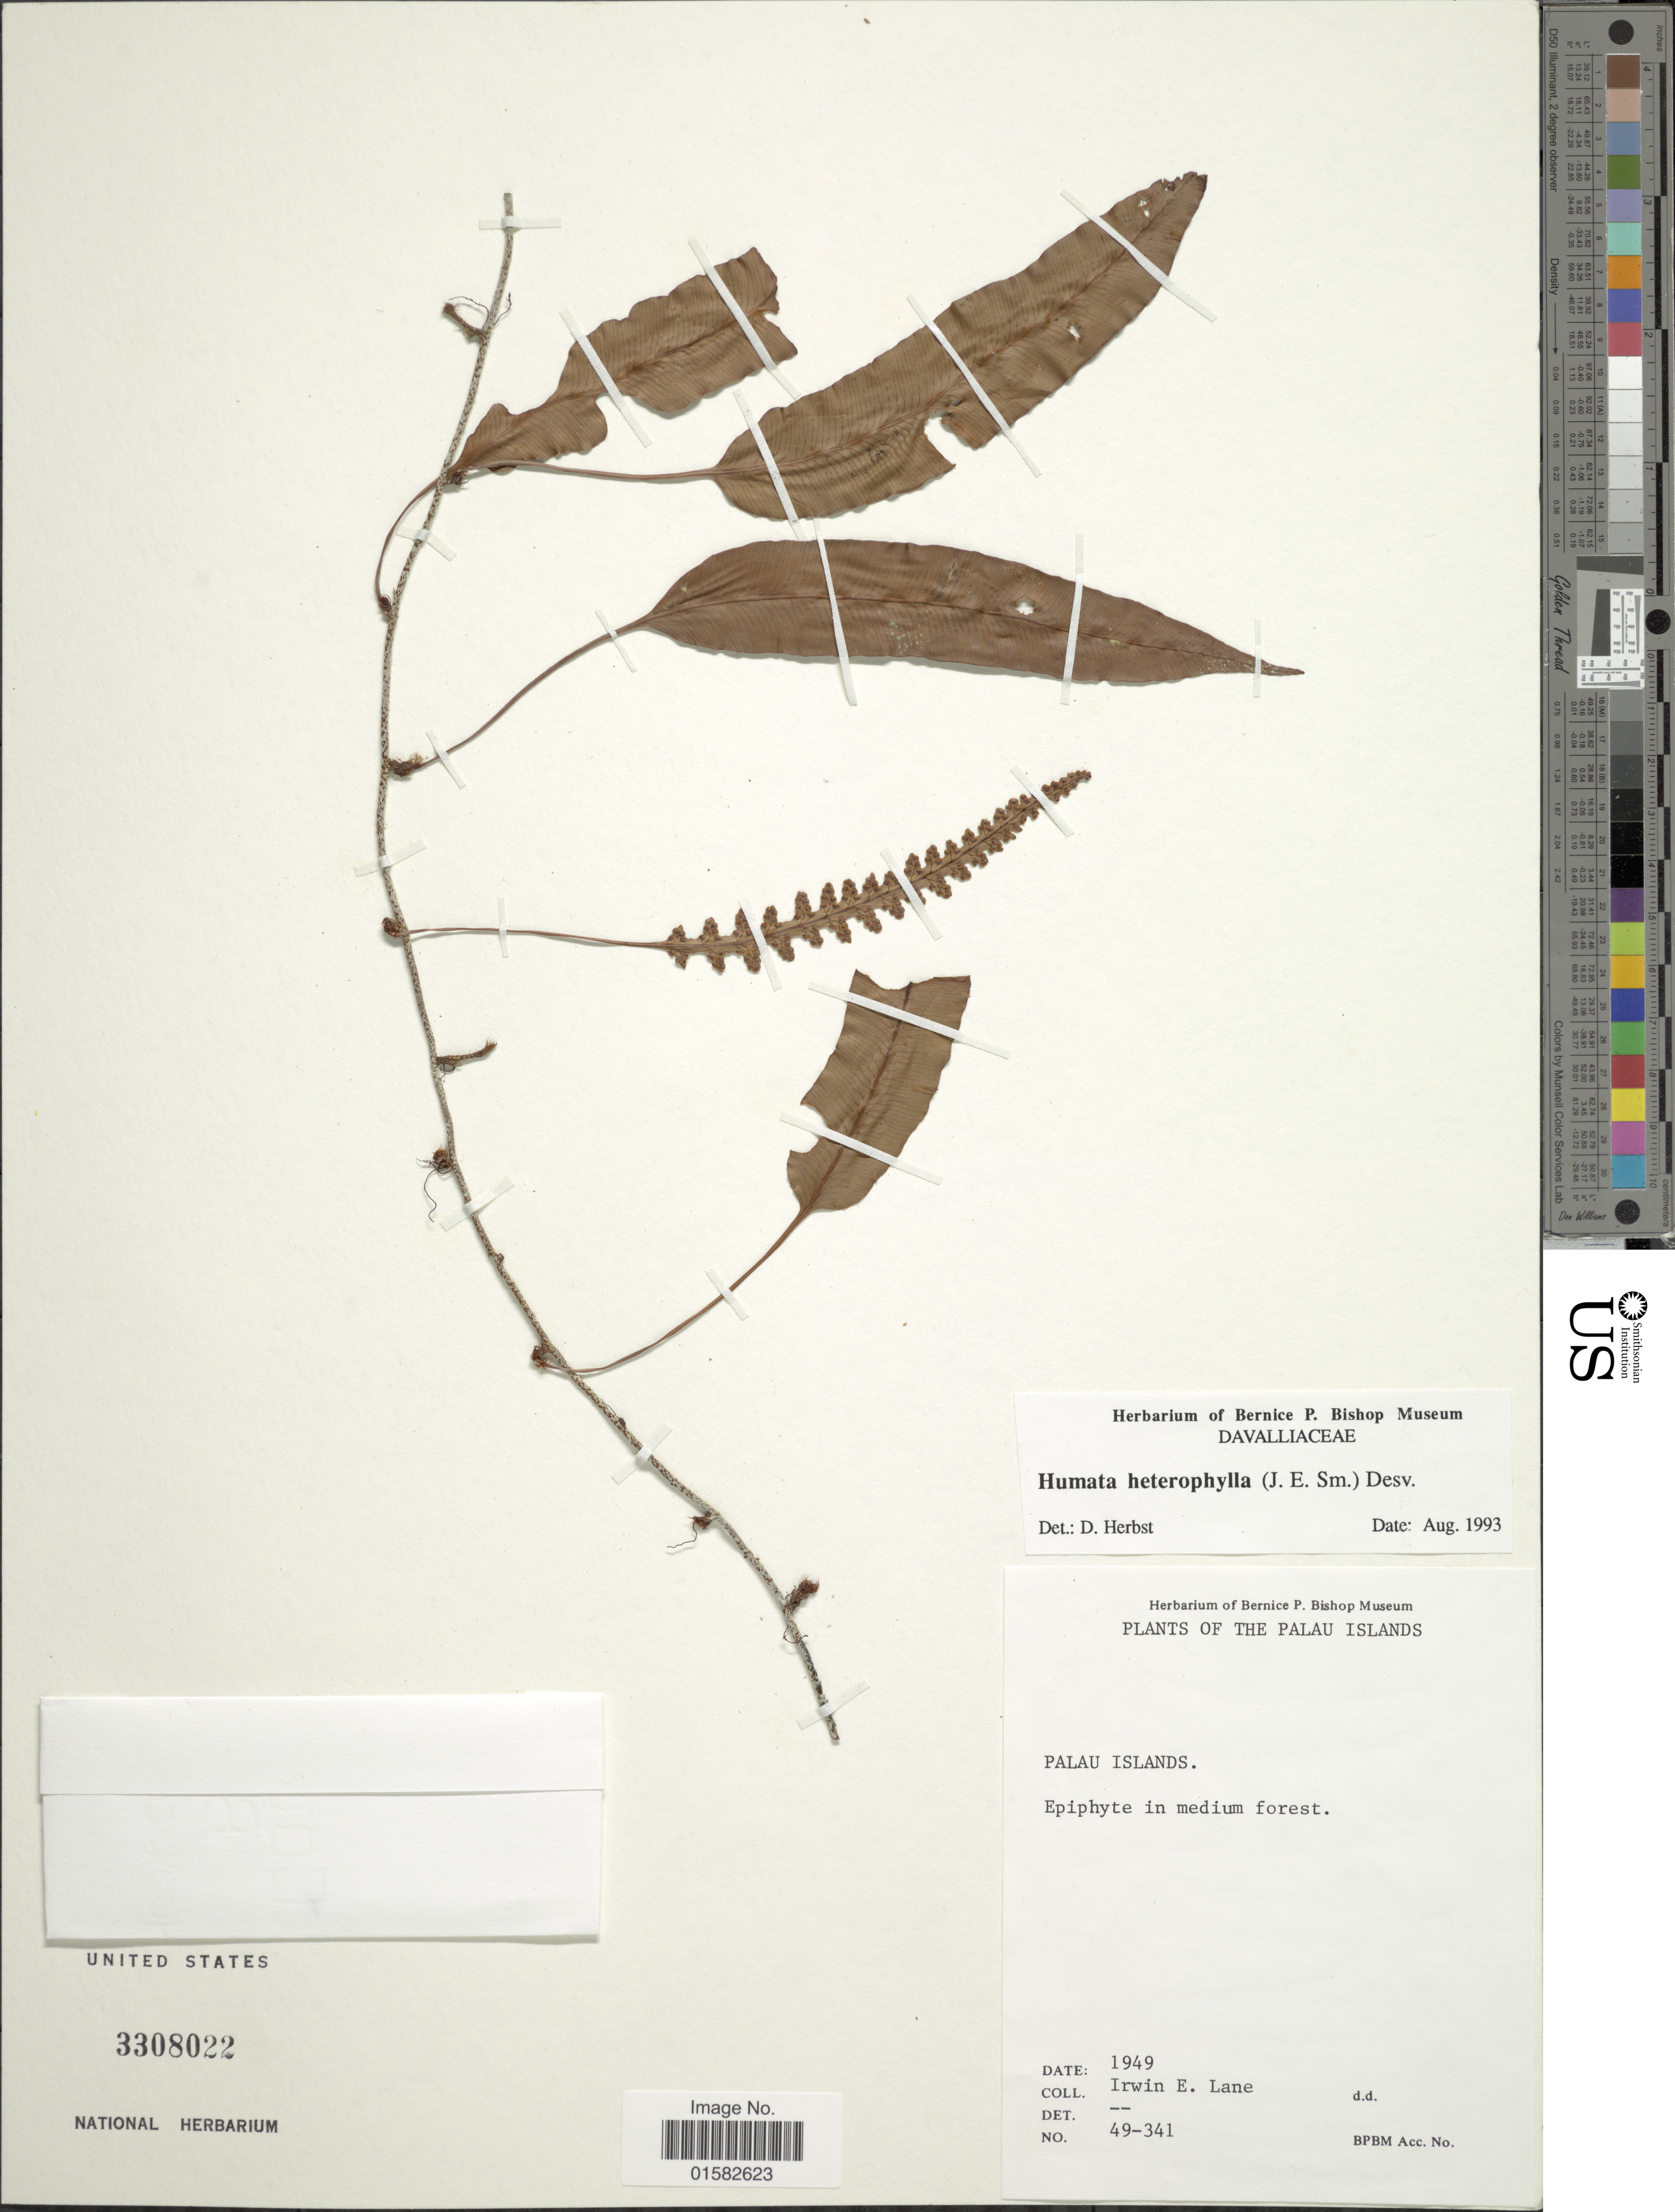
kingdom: Plantae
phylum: Tracheophyta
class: Polypodiopsida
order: Polypodiales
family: Davalliaceae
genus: Humata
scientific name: Humata heterophylla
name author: (Sm.) Desv.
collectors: I. Lane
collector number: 49-341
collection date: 1949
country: Palau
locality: The Palau Islands.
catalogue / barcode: US 3308022